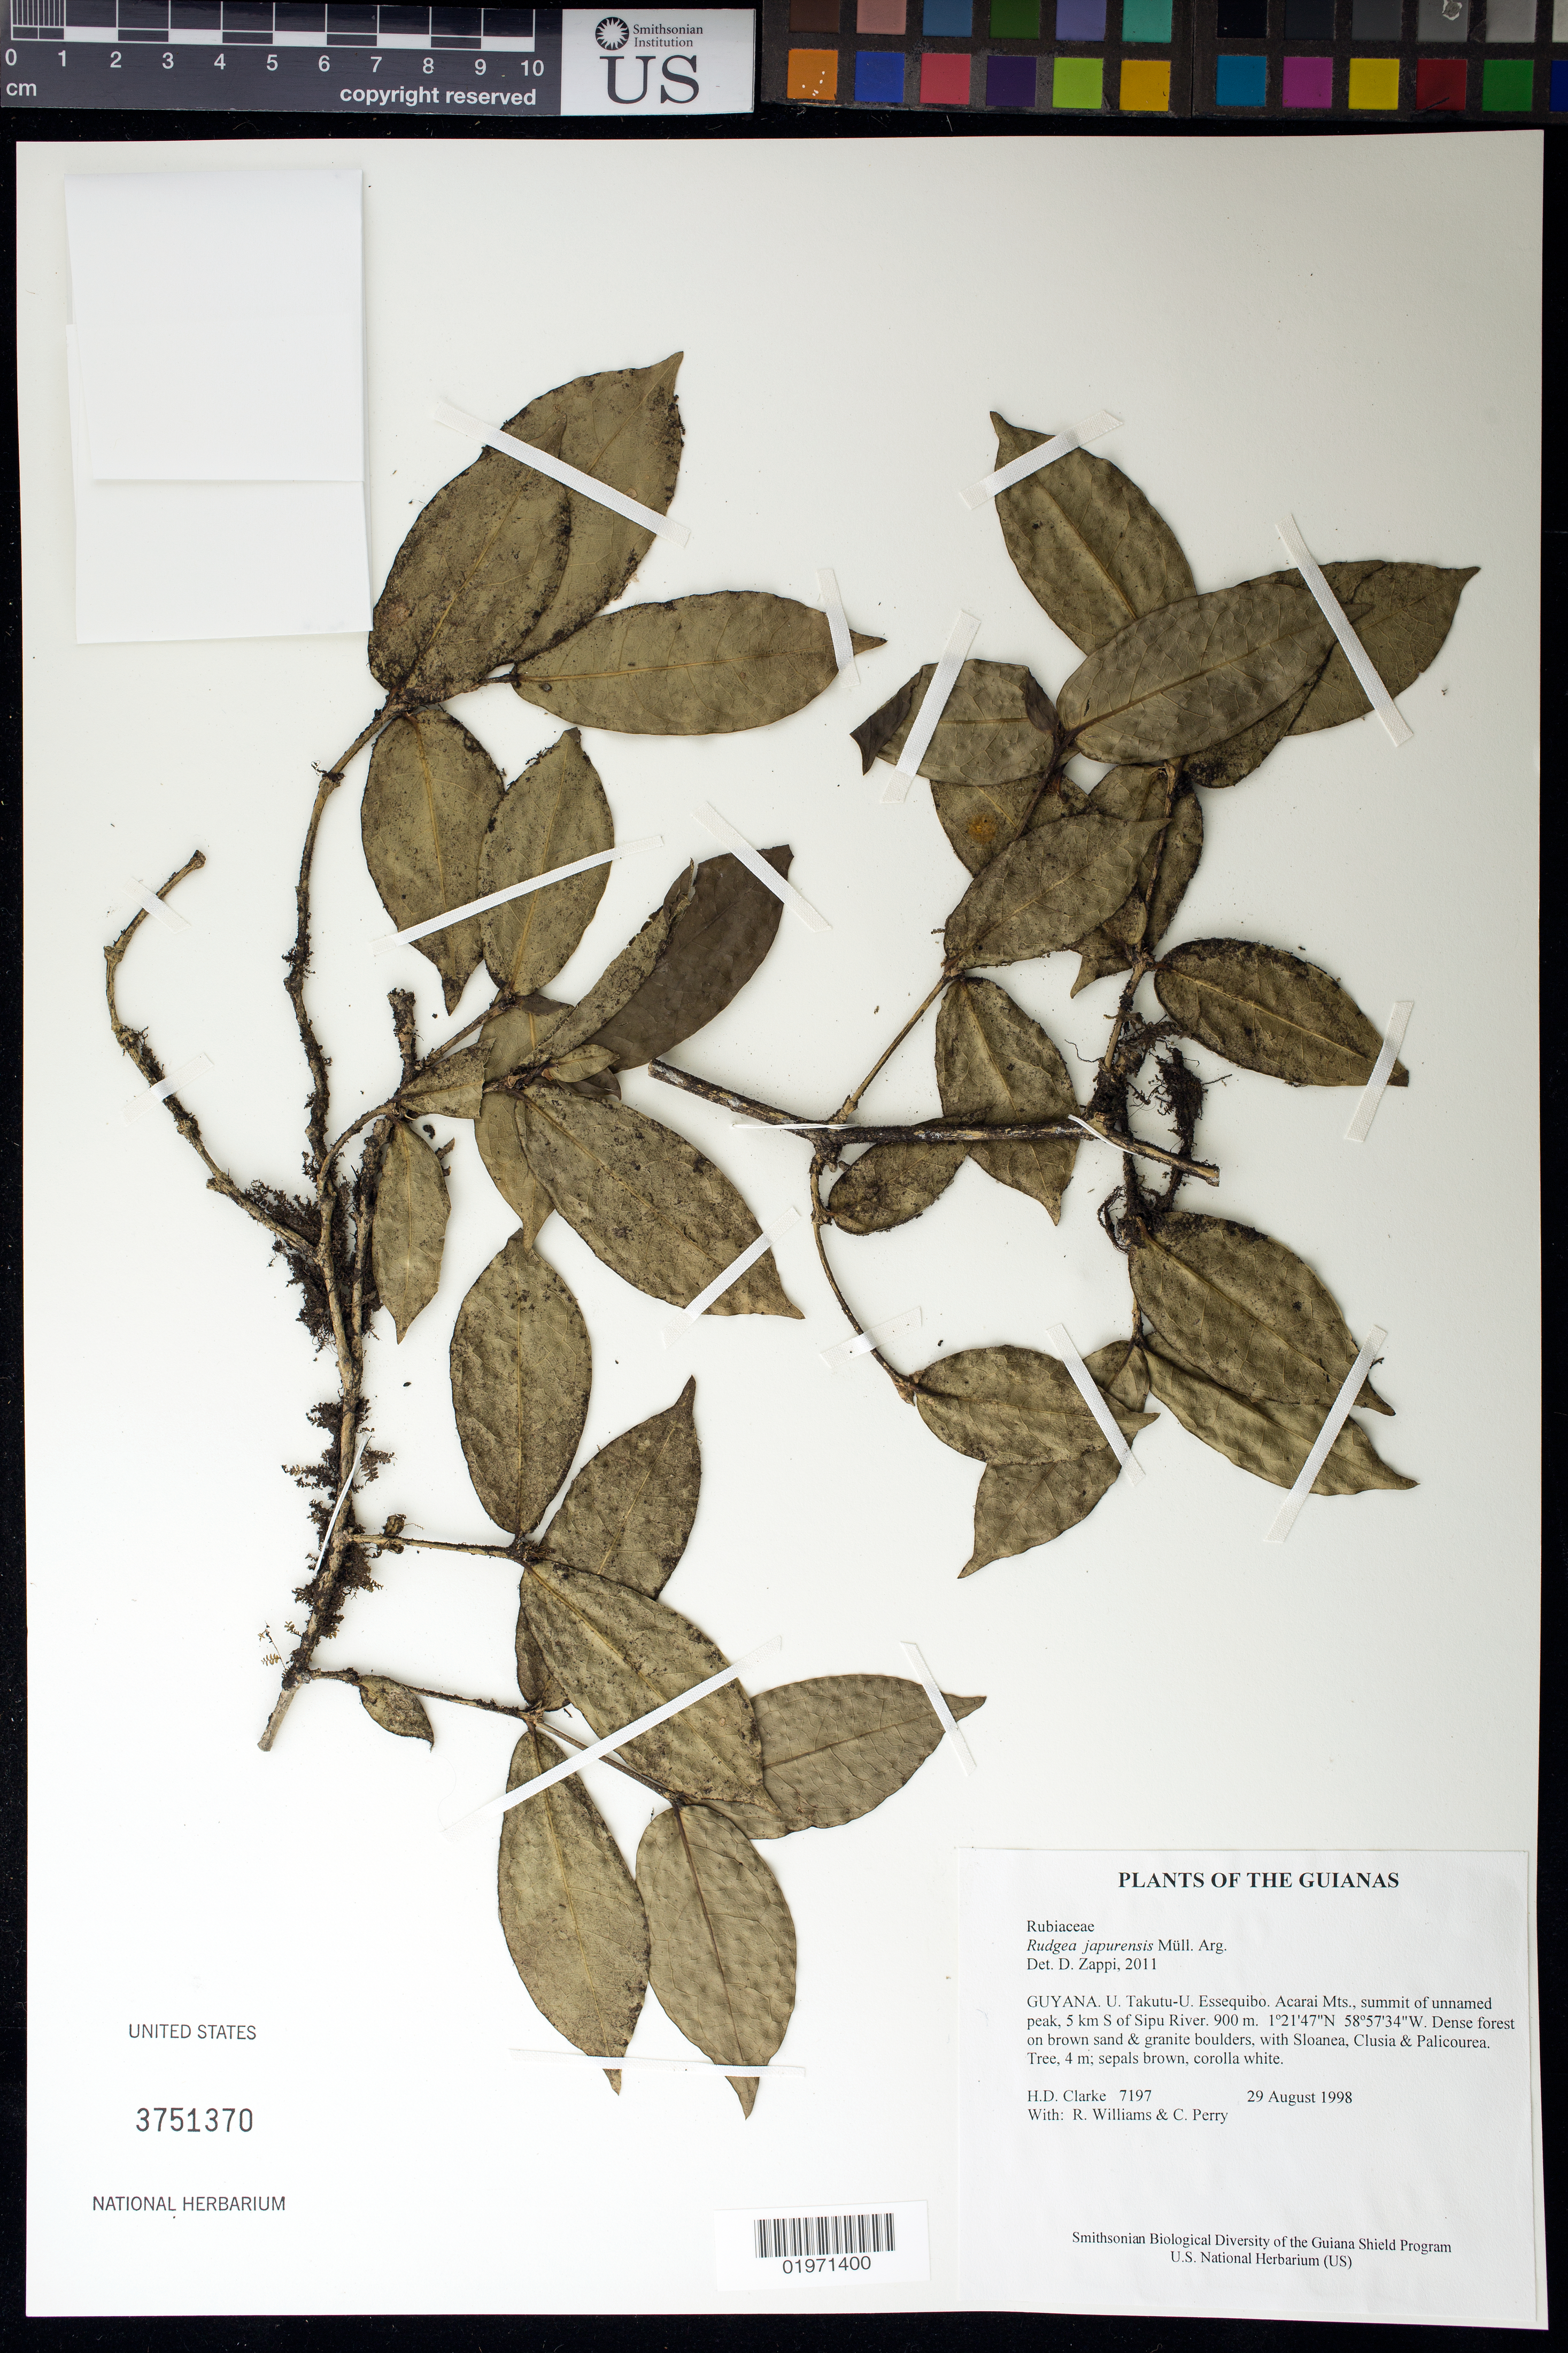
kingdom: Plantae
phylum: Tracheophyta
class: Magnoliopsida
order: Gentianales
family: Rubiaceae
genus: Rudgea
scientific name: Rudgea japurensis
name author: Müll. Arg.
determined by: Zappi, Daniela C.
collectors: H. D. Clarke, R. Williams & C. Perry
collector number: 7197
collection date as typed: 29 August 1998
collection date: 1998-08-29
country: Guyana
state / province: U. Takutu-U. Essequibo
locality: Acarai Mts., summit of unnamed peak, 5 km S of Sipu River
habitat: Dense forest on brown sand & granite boulders, with Sloanea, Clusia & Palicourea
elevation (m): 900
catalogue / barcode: US 3751370